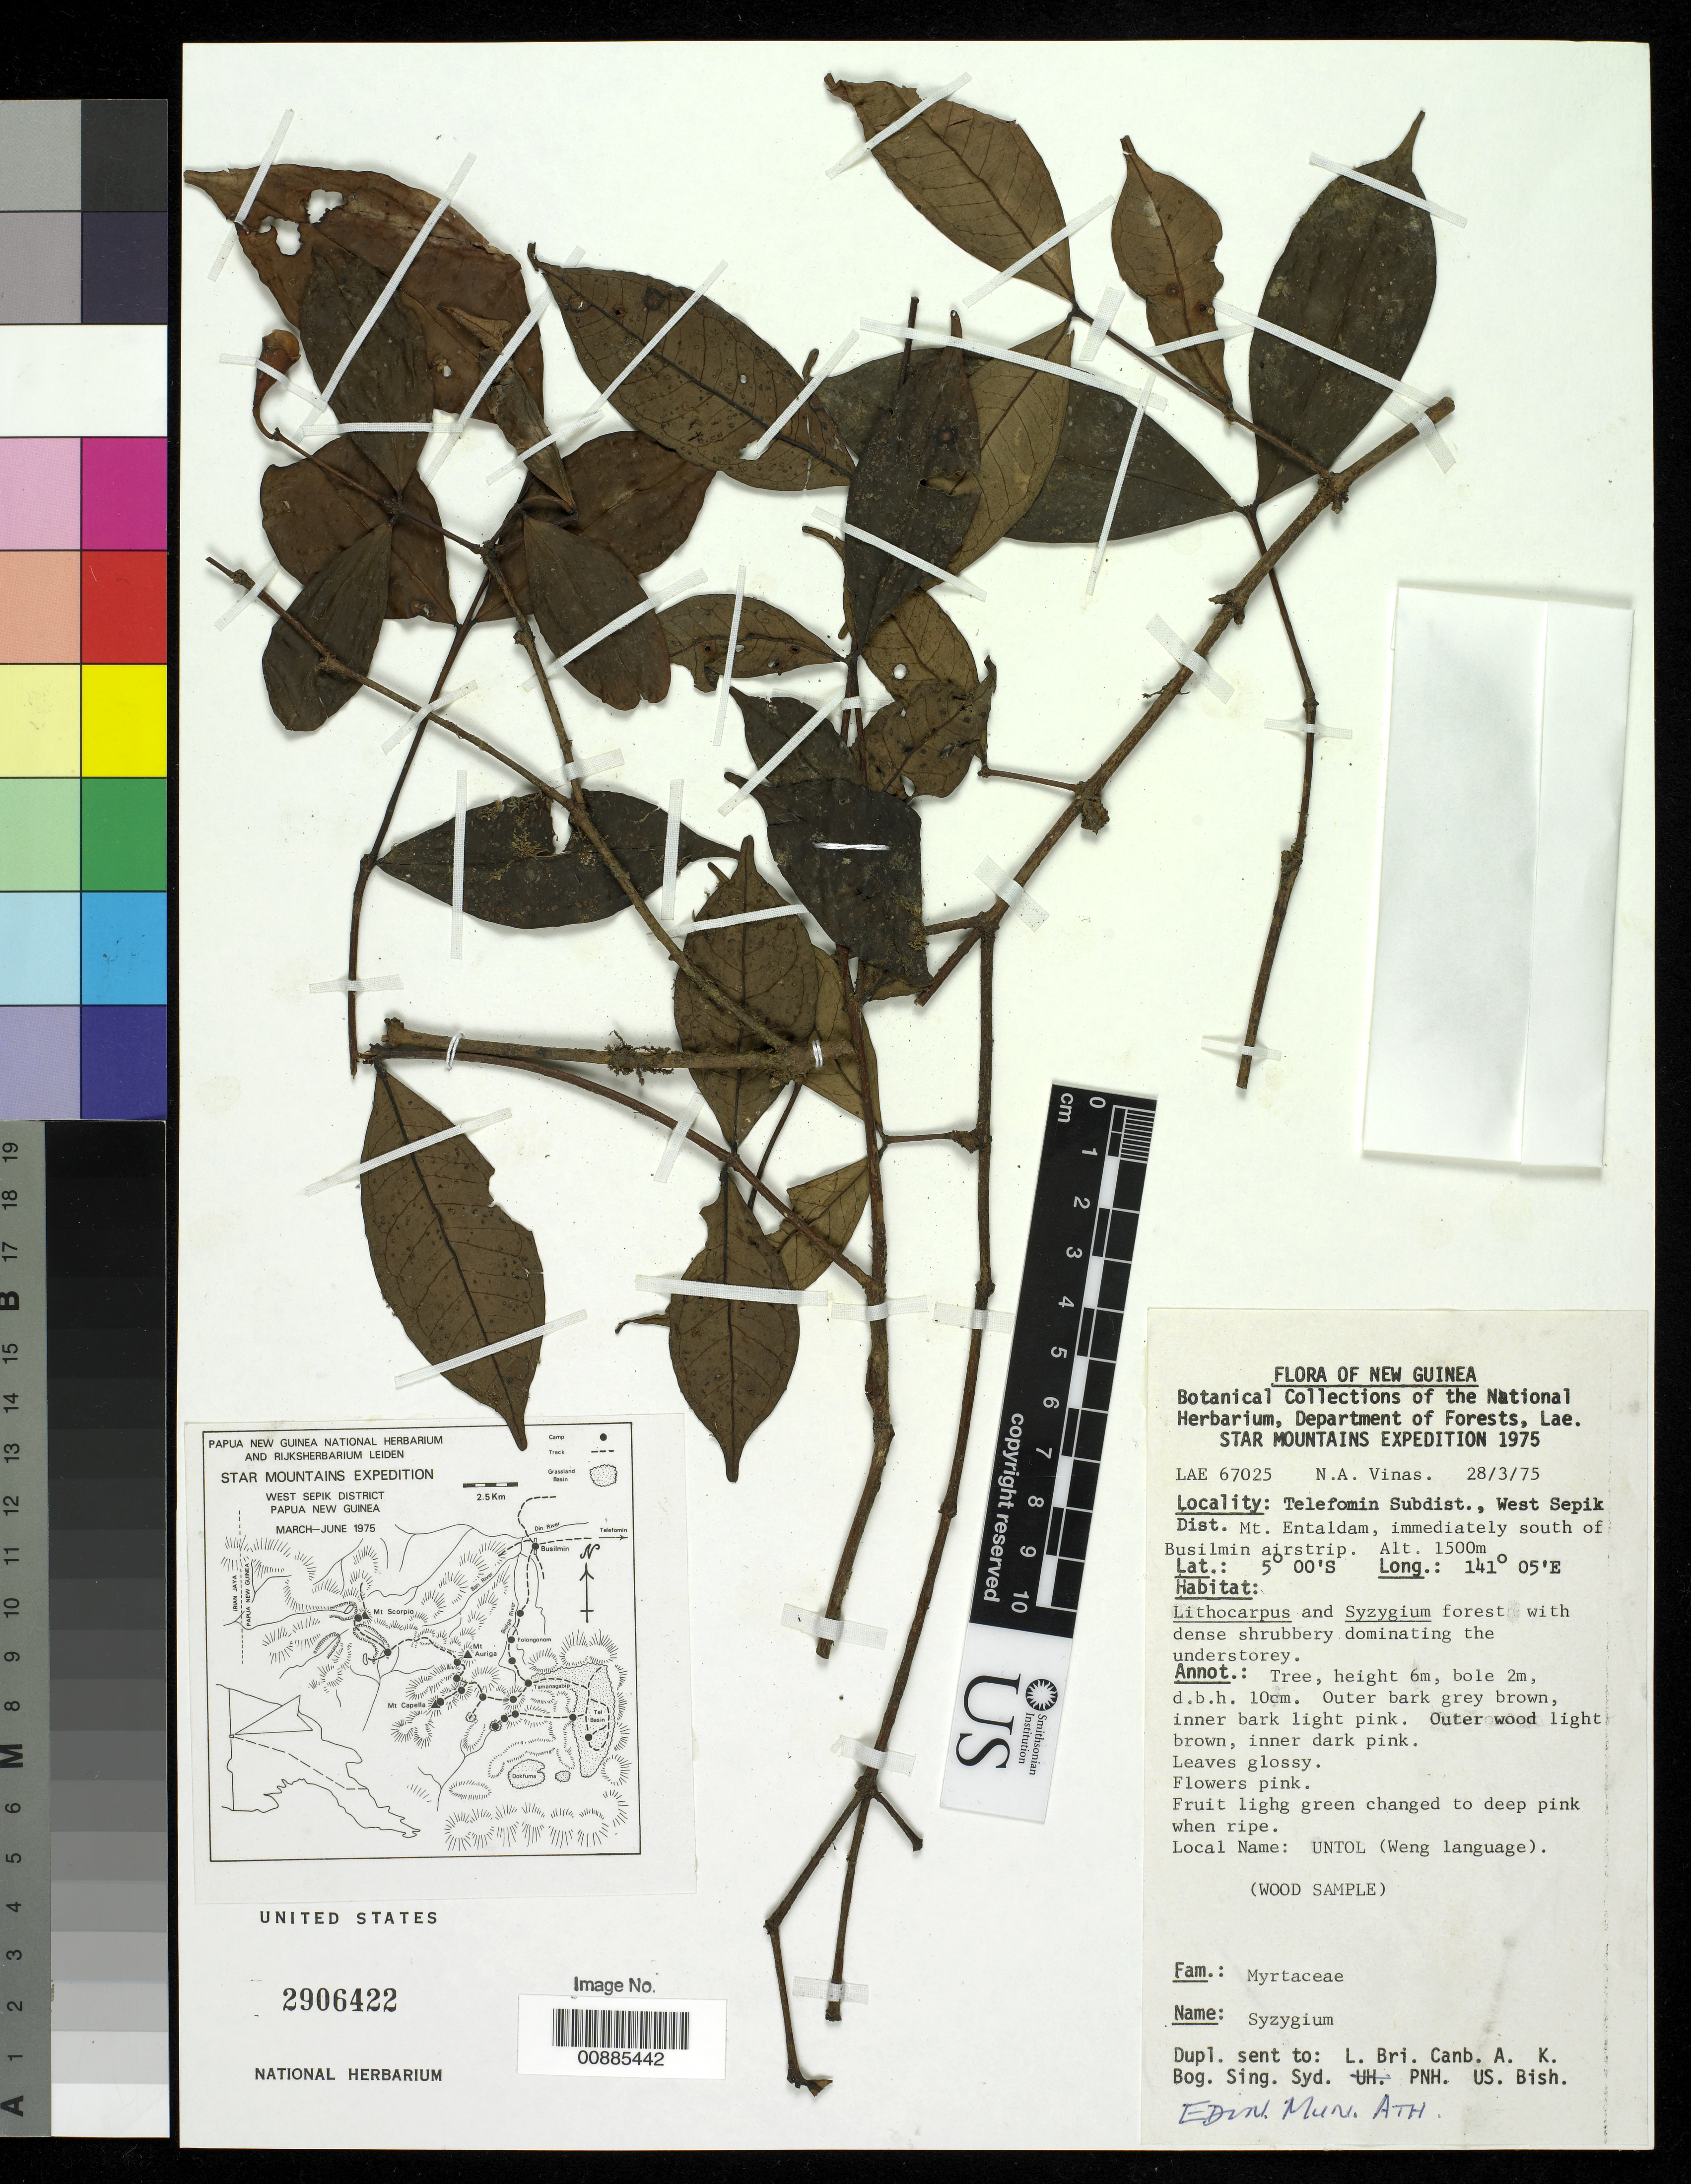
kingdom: Plantae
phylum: Tracheophyta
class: Magnoliopsida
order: Myrtales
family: Myrtaceae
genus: Syzygium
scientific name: Syzygium sp.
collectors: N. Vinas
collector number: LAE 67025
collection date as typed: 28 Mar 1975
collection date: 1975-03-28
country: Papua New Guinea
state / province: Sandaun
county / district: Telefomin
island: New Guinea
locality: Telefomin subdistrict. Mt. Entaldam, immed. South of Busilmin airstrip.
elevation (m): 1500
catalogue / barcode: US 2906422